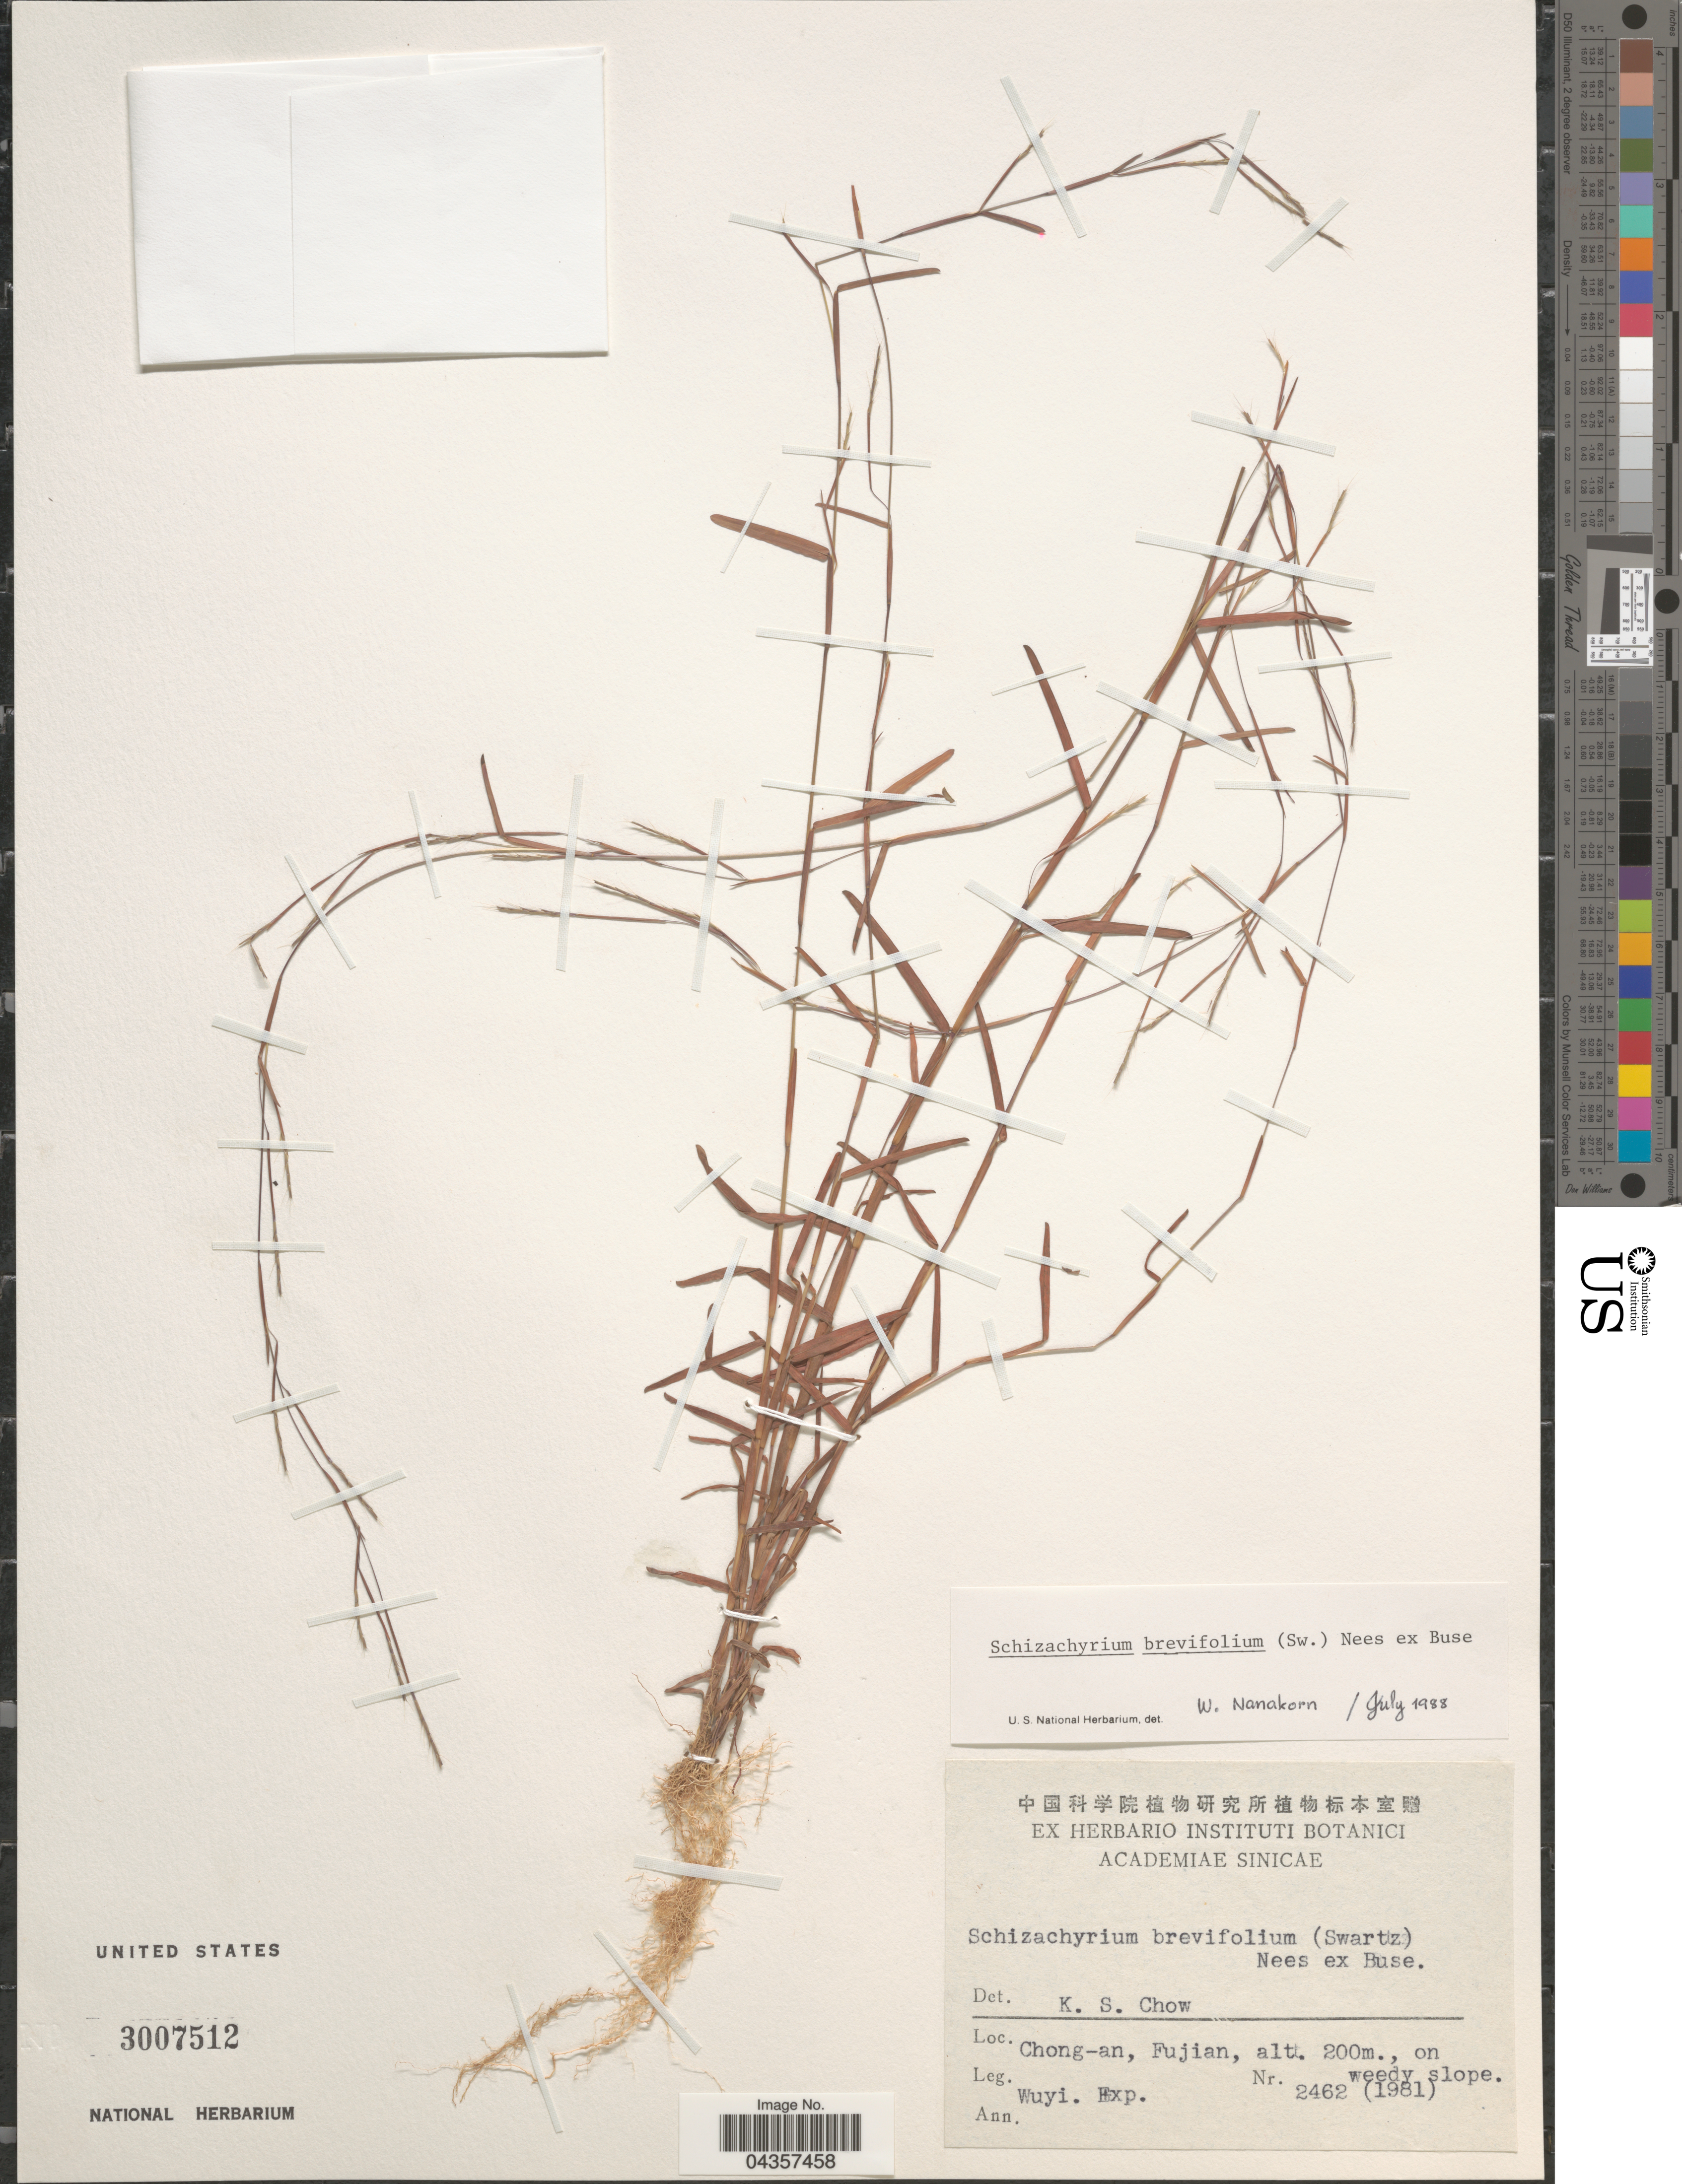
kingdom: Plantae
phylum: Tracheophyta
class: Liliopsida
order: Poales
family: Poaceae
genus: Schizachyrium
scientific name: Schizachyrium brevifolium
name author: (Sw.) Nees ex Büse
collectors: Wuyi. Exped.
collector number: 2462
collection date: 1981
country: China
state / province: Fujian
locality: Chong-an.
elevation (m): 200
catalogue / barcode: US 3007512